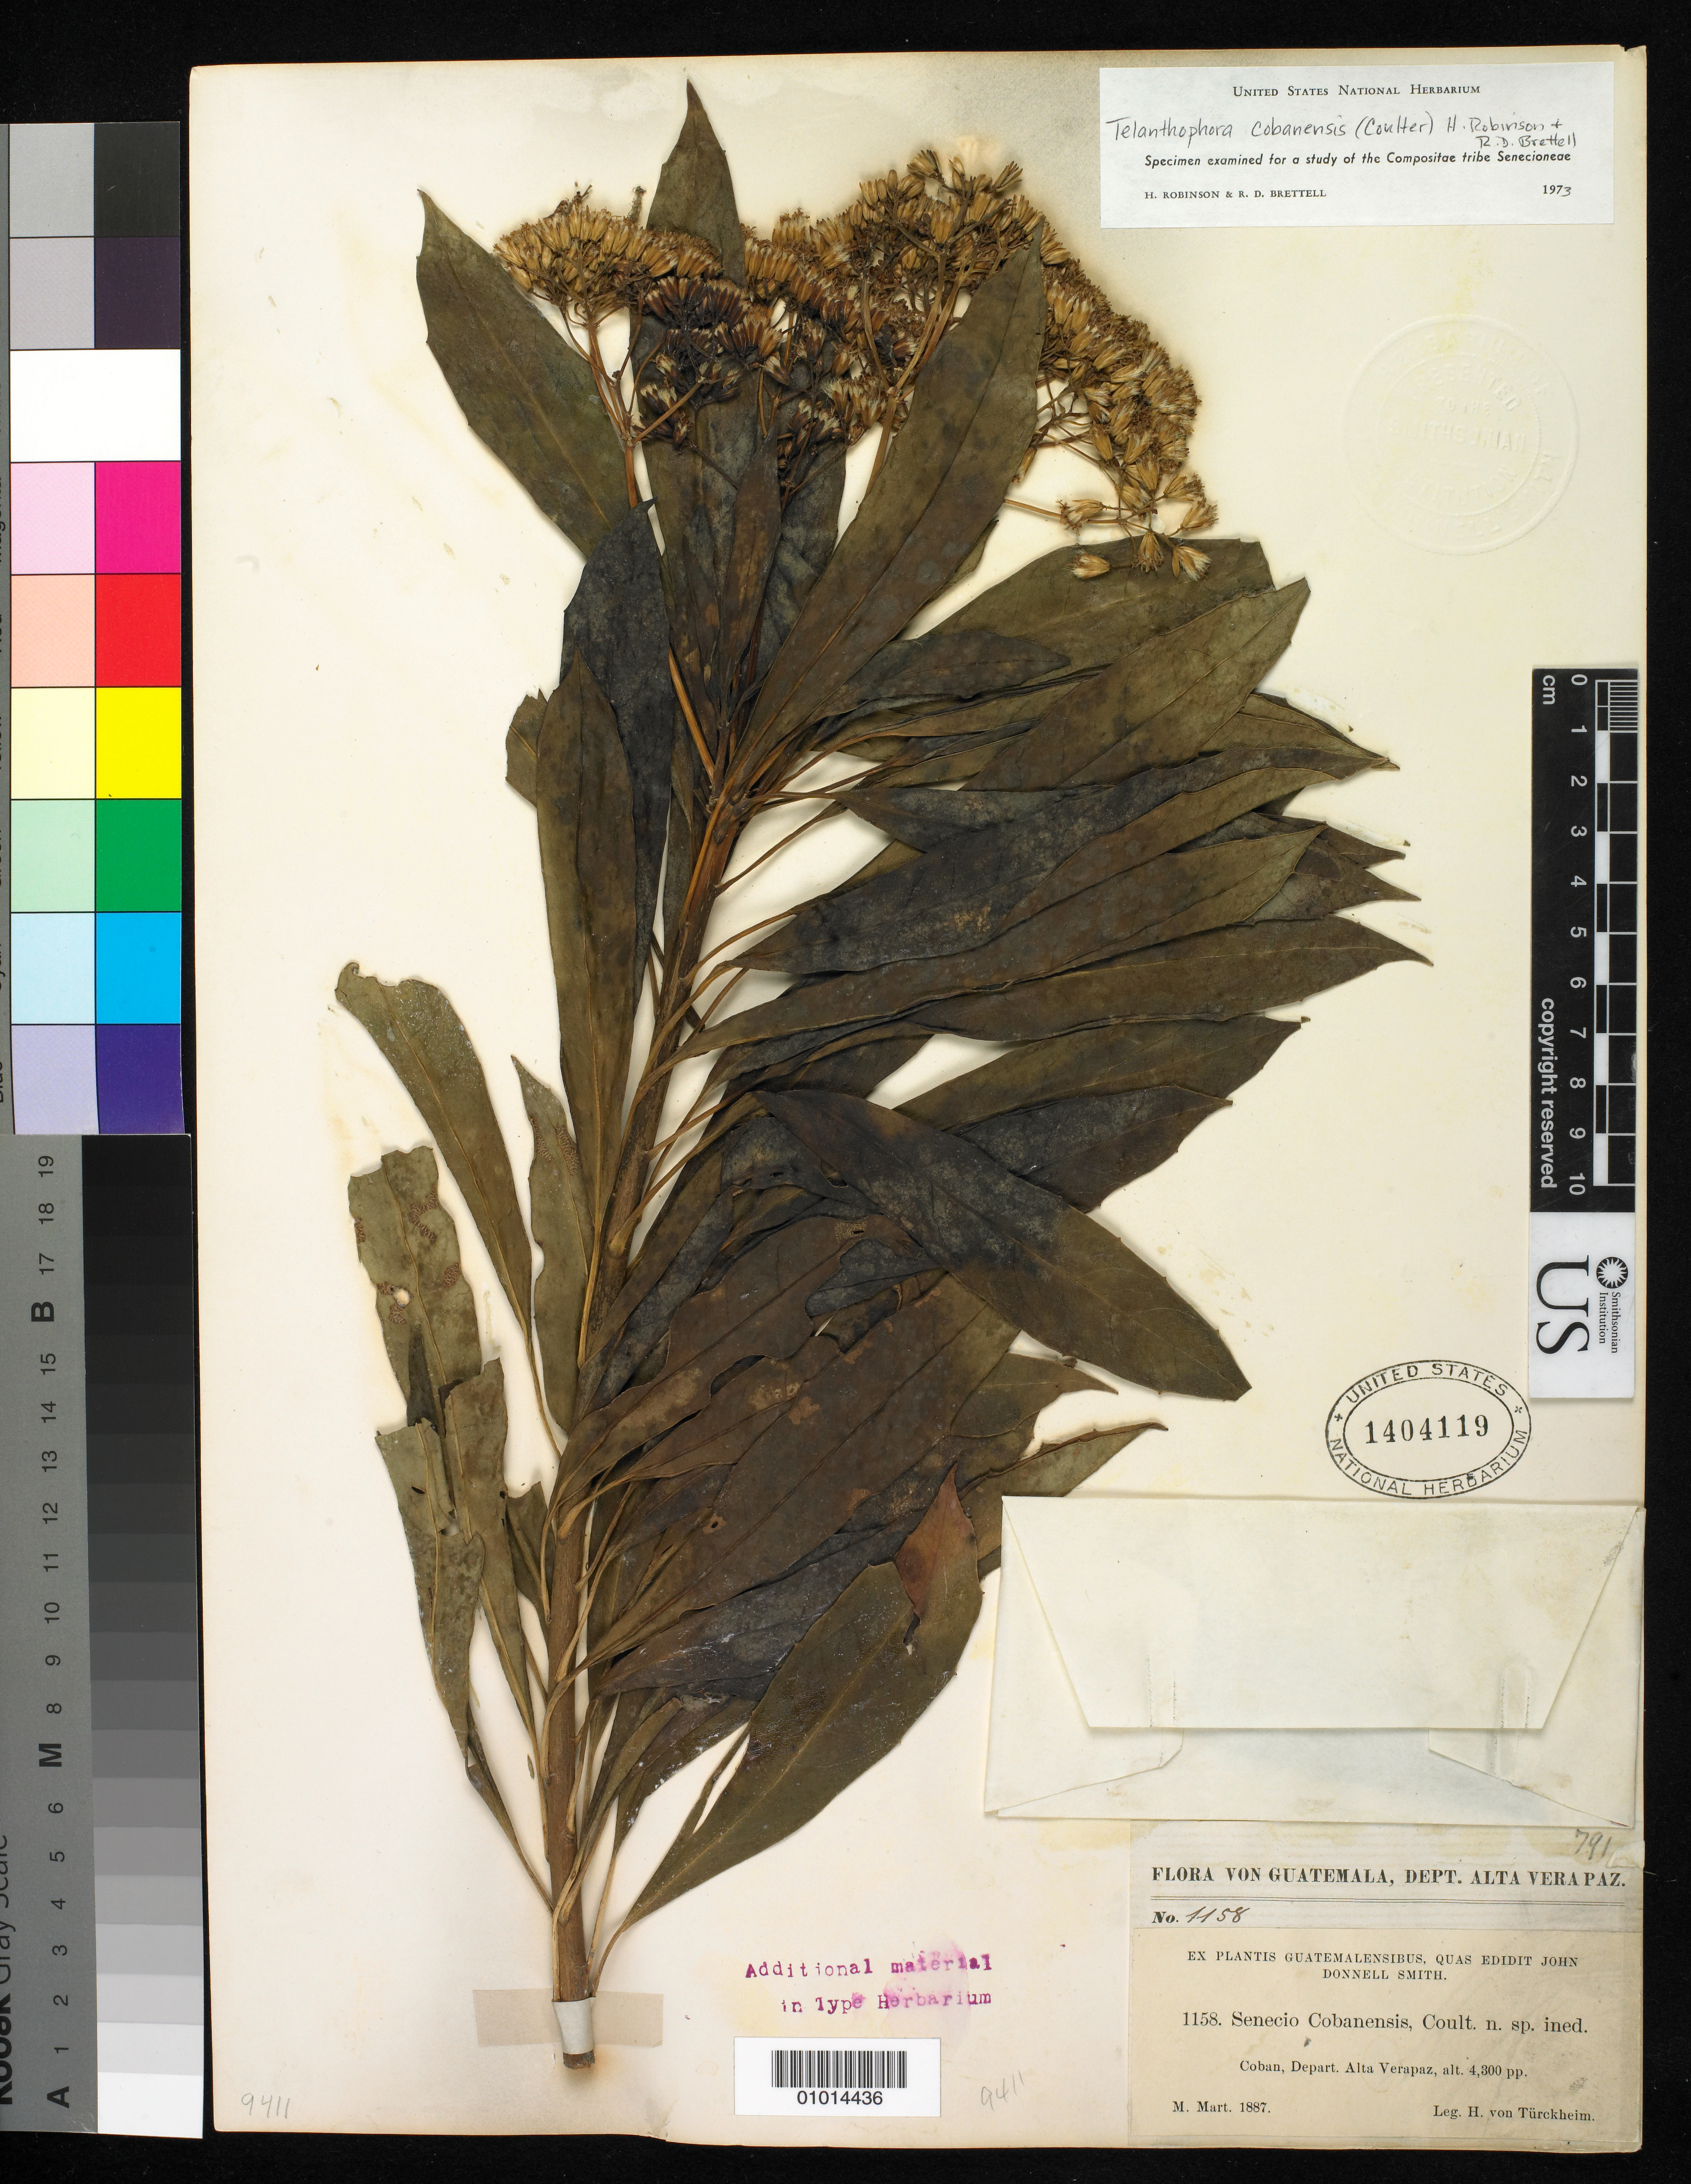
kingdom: Plantae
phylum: Tracheophyta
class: Magnoliopsida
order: Asterales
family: Asteraceae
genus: Senecio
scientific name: Senecio cobanensis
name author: J.M. Coult.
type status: Type Collection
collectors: H. von Türckheim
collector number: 1158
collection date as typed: Mar 1887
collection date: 1887-03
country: Guatemala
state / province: Alta Verapaz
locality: Cobán; alt. 4300 ft.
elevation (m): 1311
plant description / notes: Deposition of holotype unclear; this sheet (USNH 1404119) received from the John Donnell Smith herbarium may be the holotype.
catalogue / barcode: US 1404119